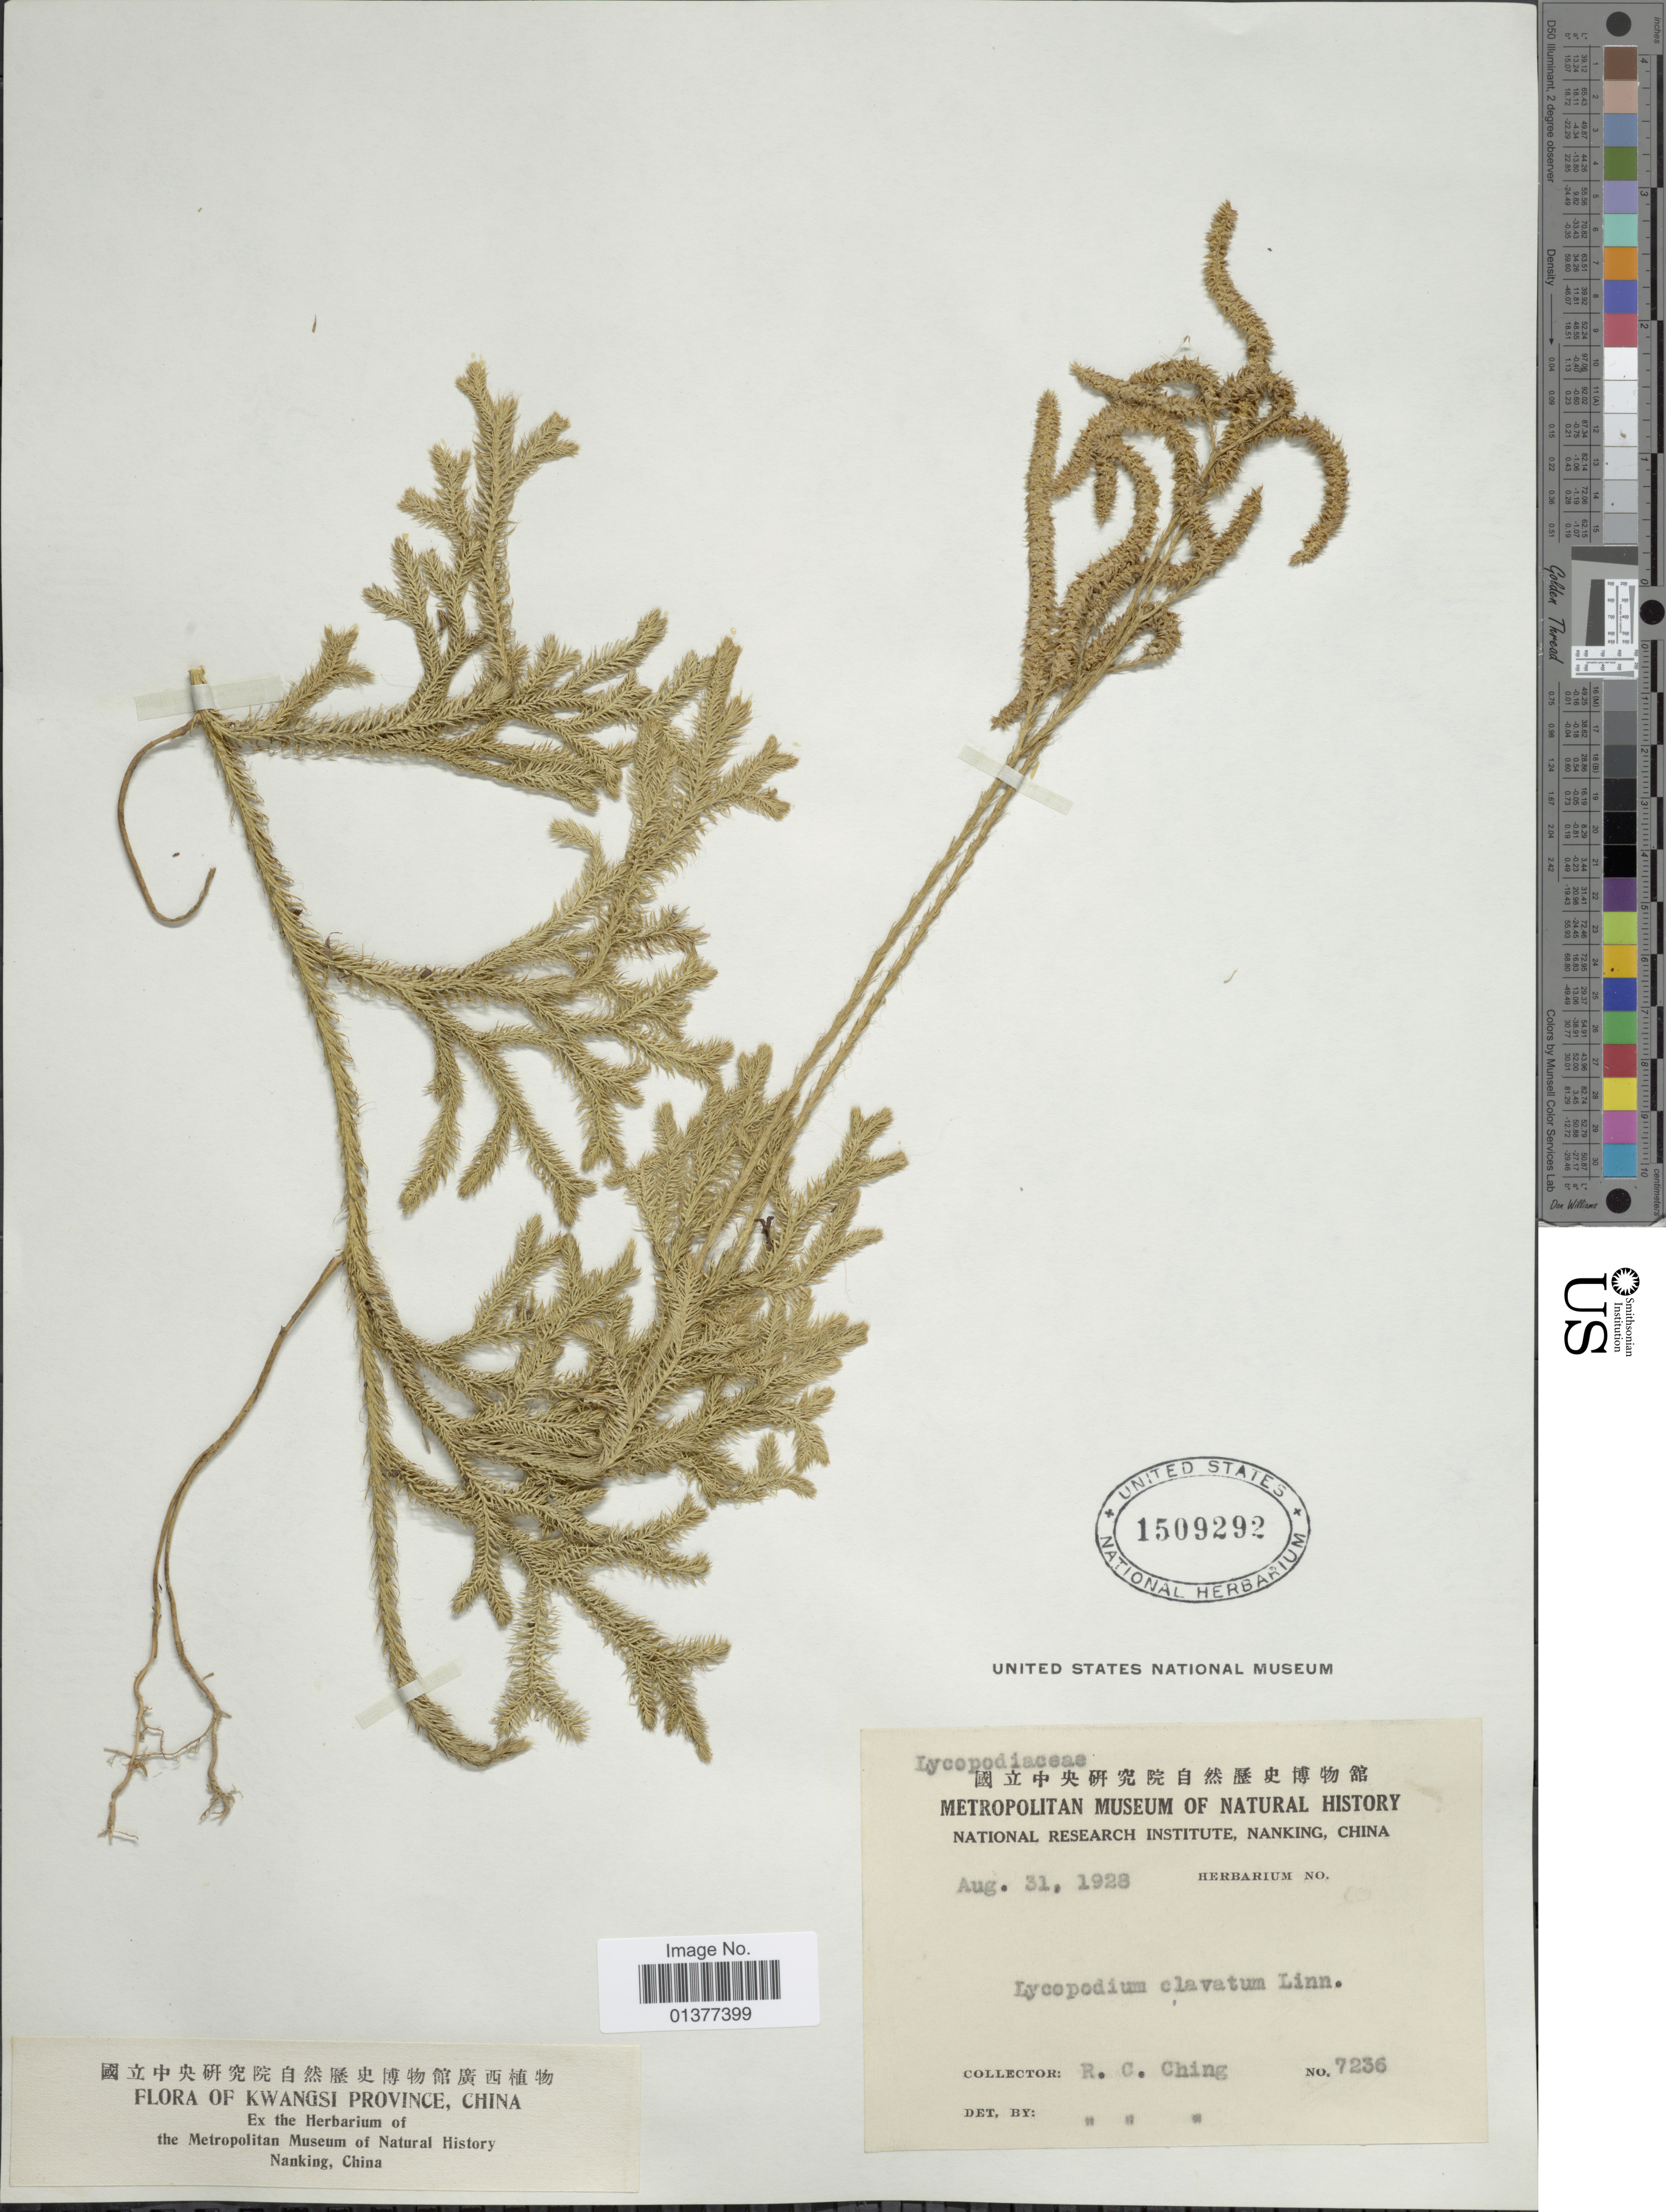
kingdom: Plantae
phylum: Tracheophyta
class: Lycopodiopsida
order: Lycopodiales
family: Lycopodiaceae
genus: Lycopodium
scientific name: Lycopodium clavatum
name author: L.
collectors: R. C. Ching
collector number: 7236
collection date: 1928-08-31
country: China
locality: Kwangsi province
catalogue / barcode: US 1509292